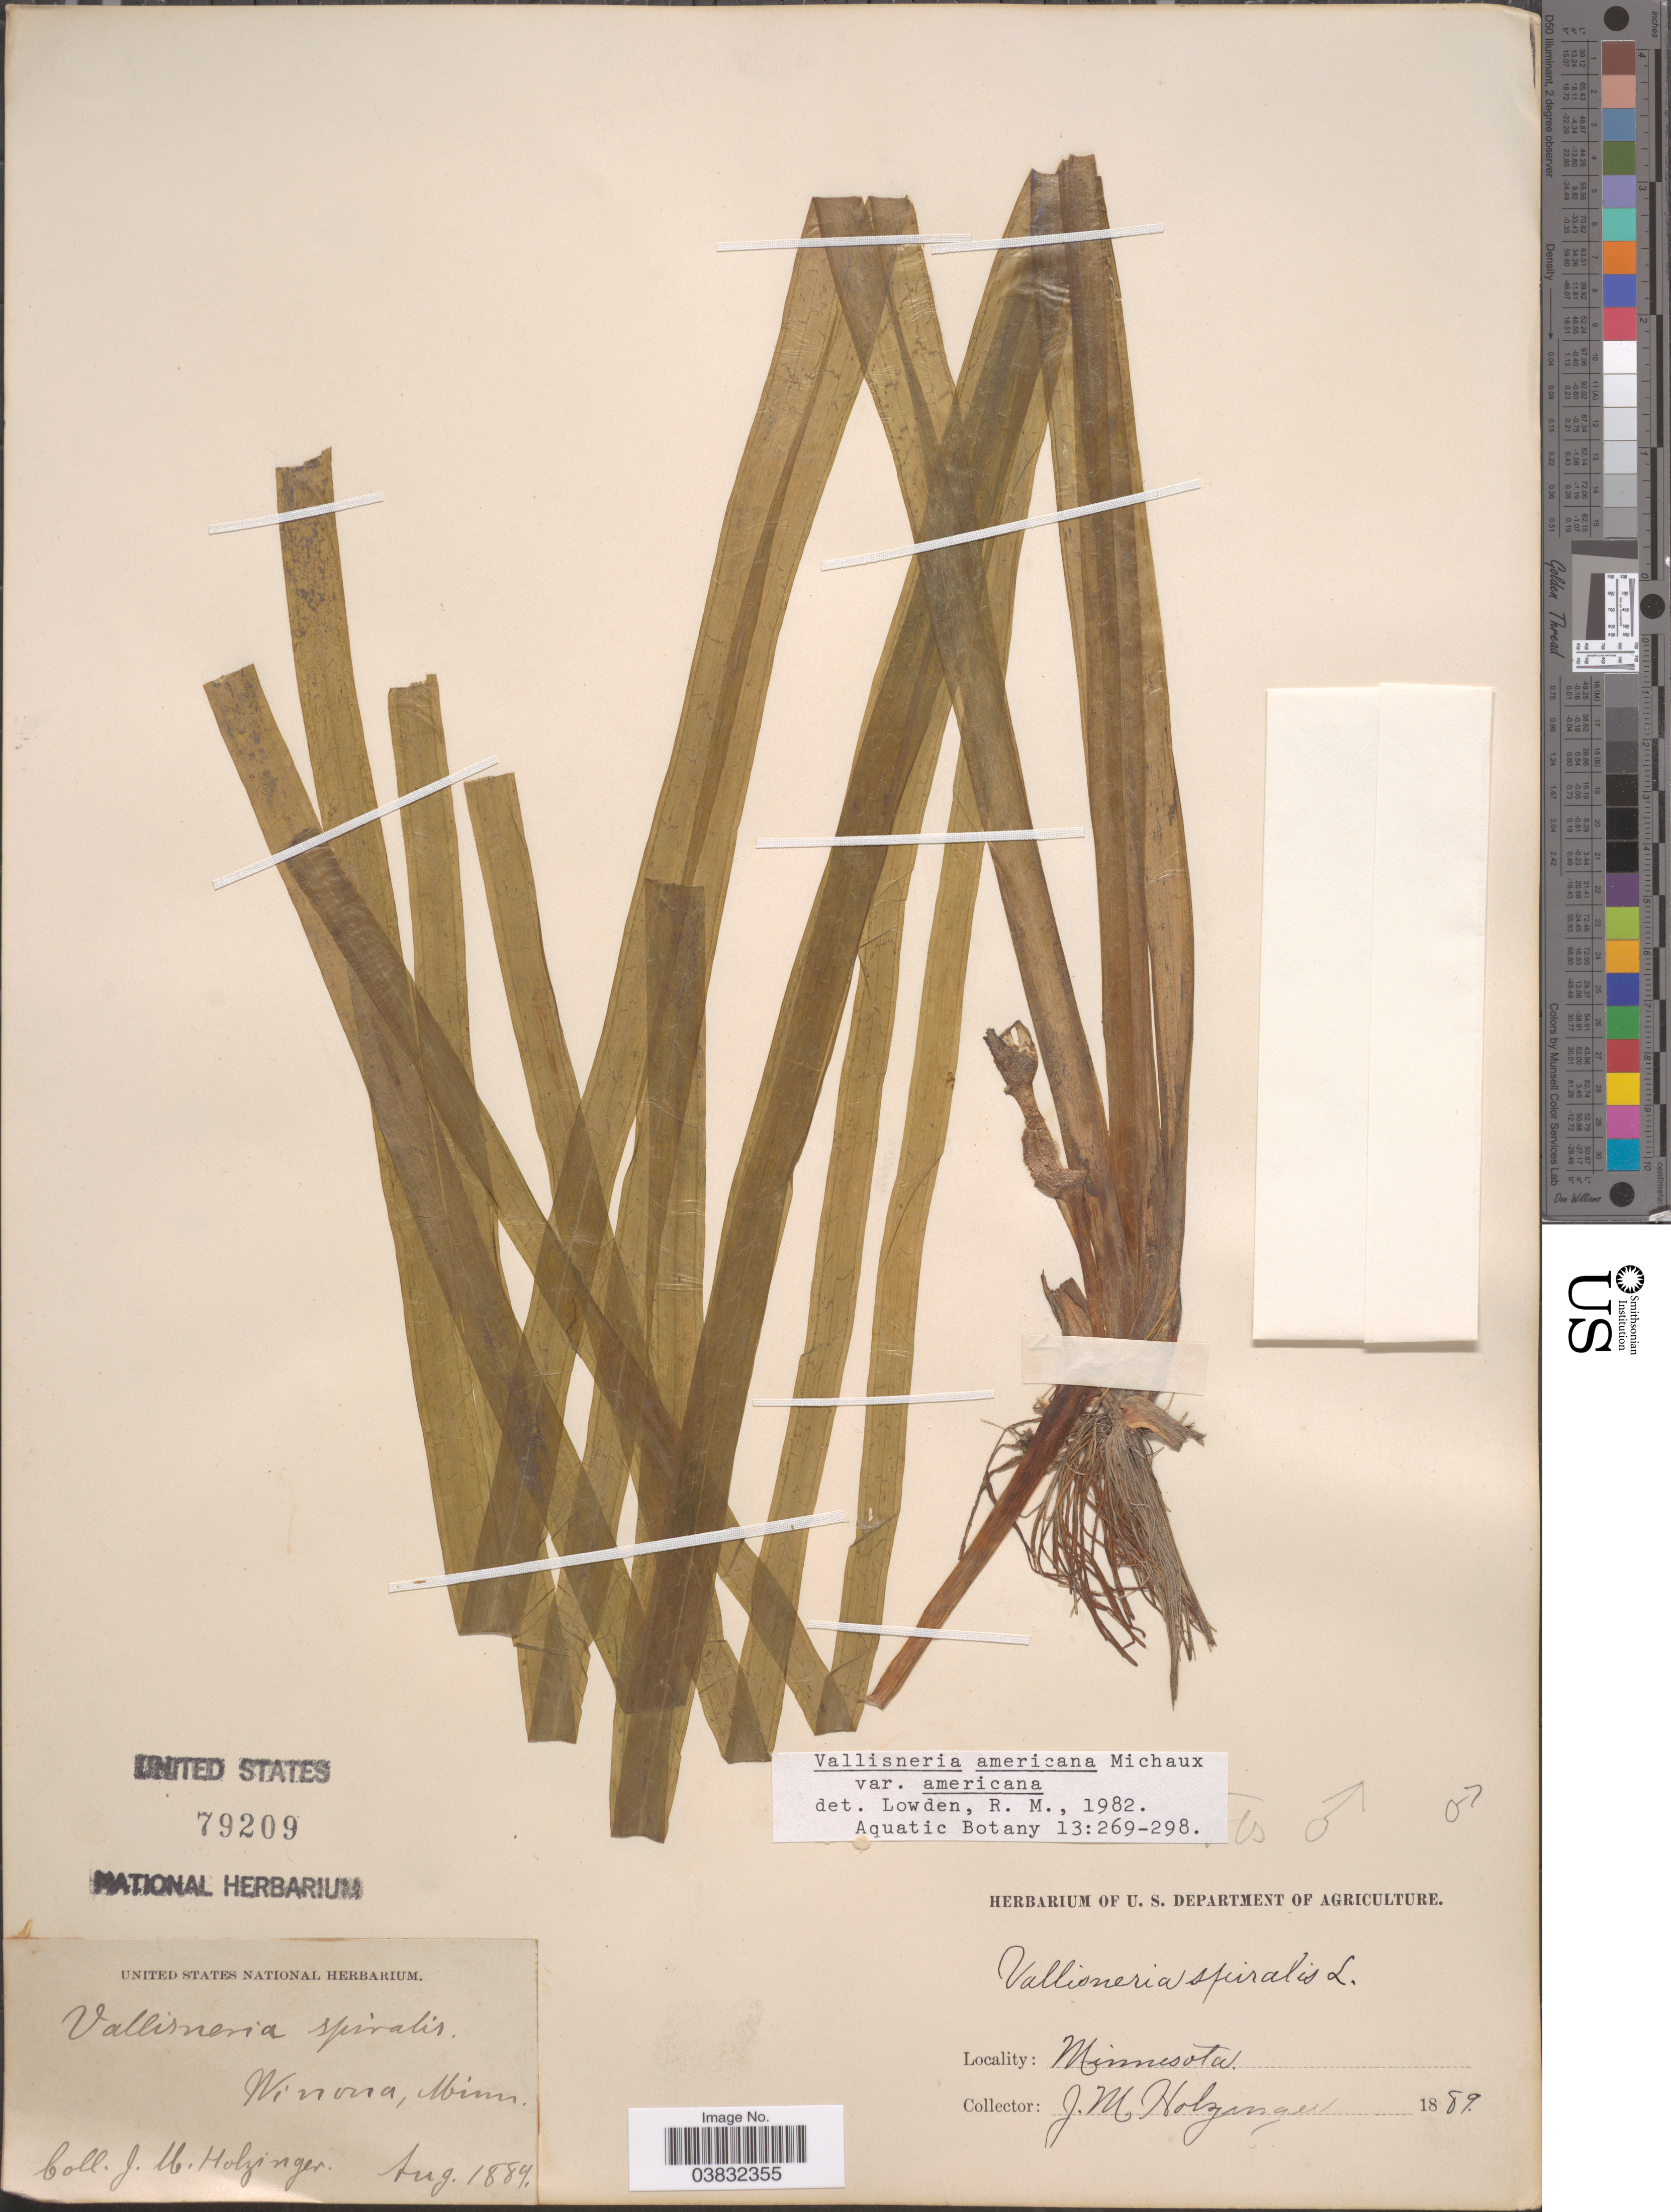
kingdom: Plantae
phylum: Tracheophyta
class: Liliopsida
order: Alismatales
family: Hydrocharitaceae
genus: Vallisneria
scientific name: Vallisneria americana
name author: Michx.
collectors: J. M. Holzinger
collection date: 1889-08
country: United States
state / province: Minnesota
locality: Winona.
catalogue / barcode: US 79209